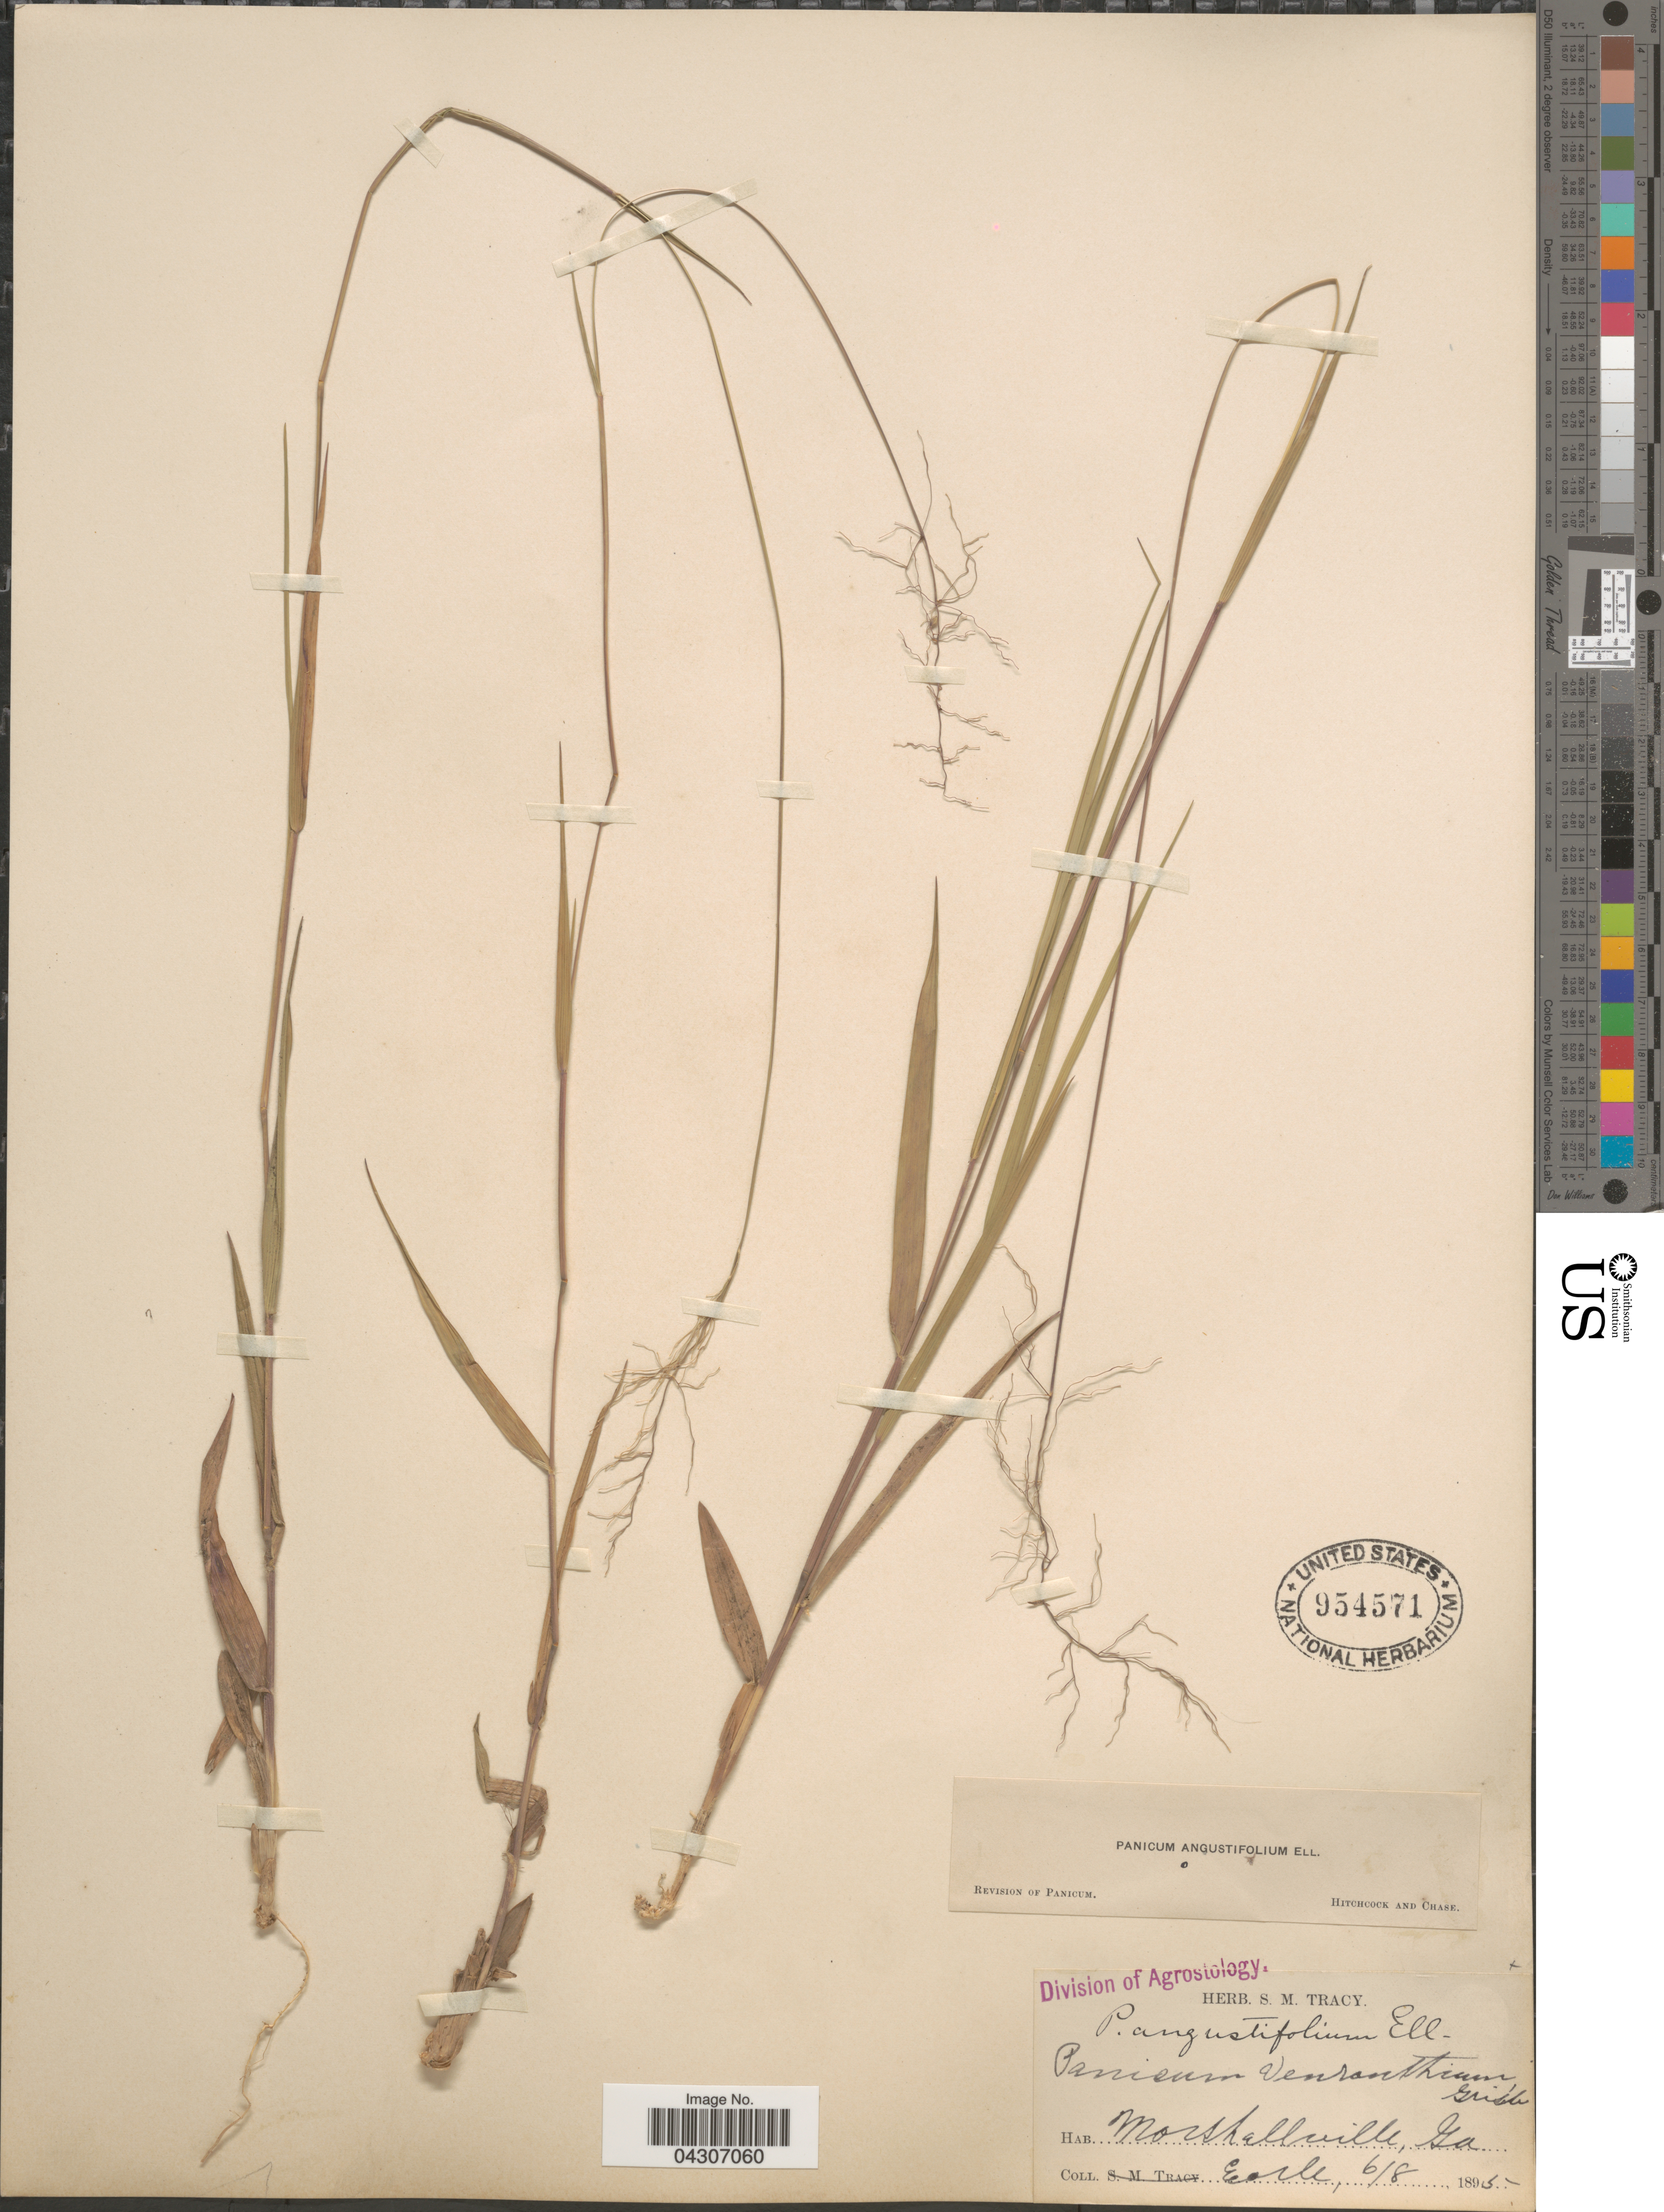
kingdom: Plantae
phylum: Tracheophyta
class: Liliopsida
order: Poales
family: Poaceae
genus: Dichanthelium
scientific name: Dichanthelium aciculare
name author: (Desv. ex Poir.) Gould & C.A. Clark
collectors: -. Earle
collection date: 1895-06-08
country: United States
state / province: Georgia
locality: Marshellville.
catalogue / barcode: US 954571